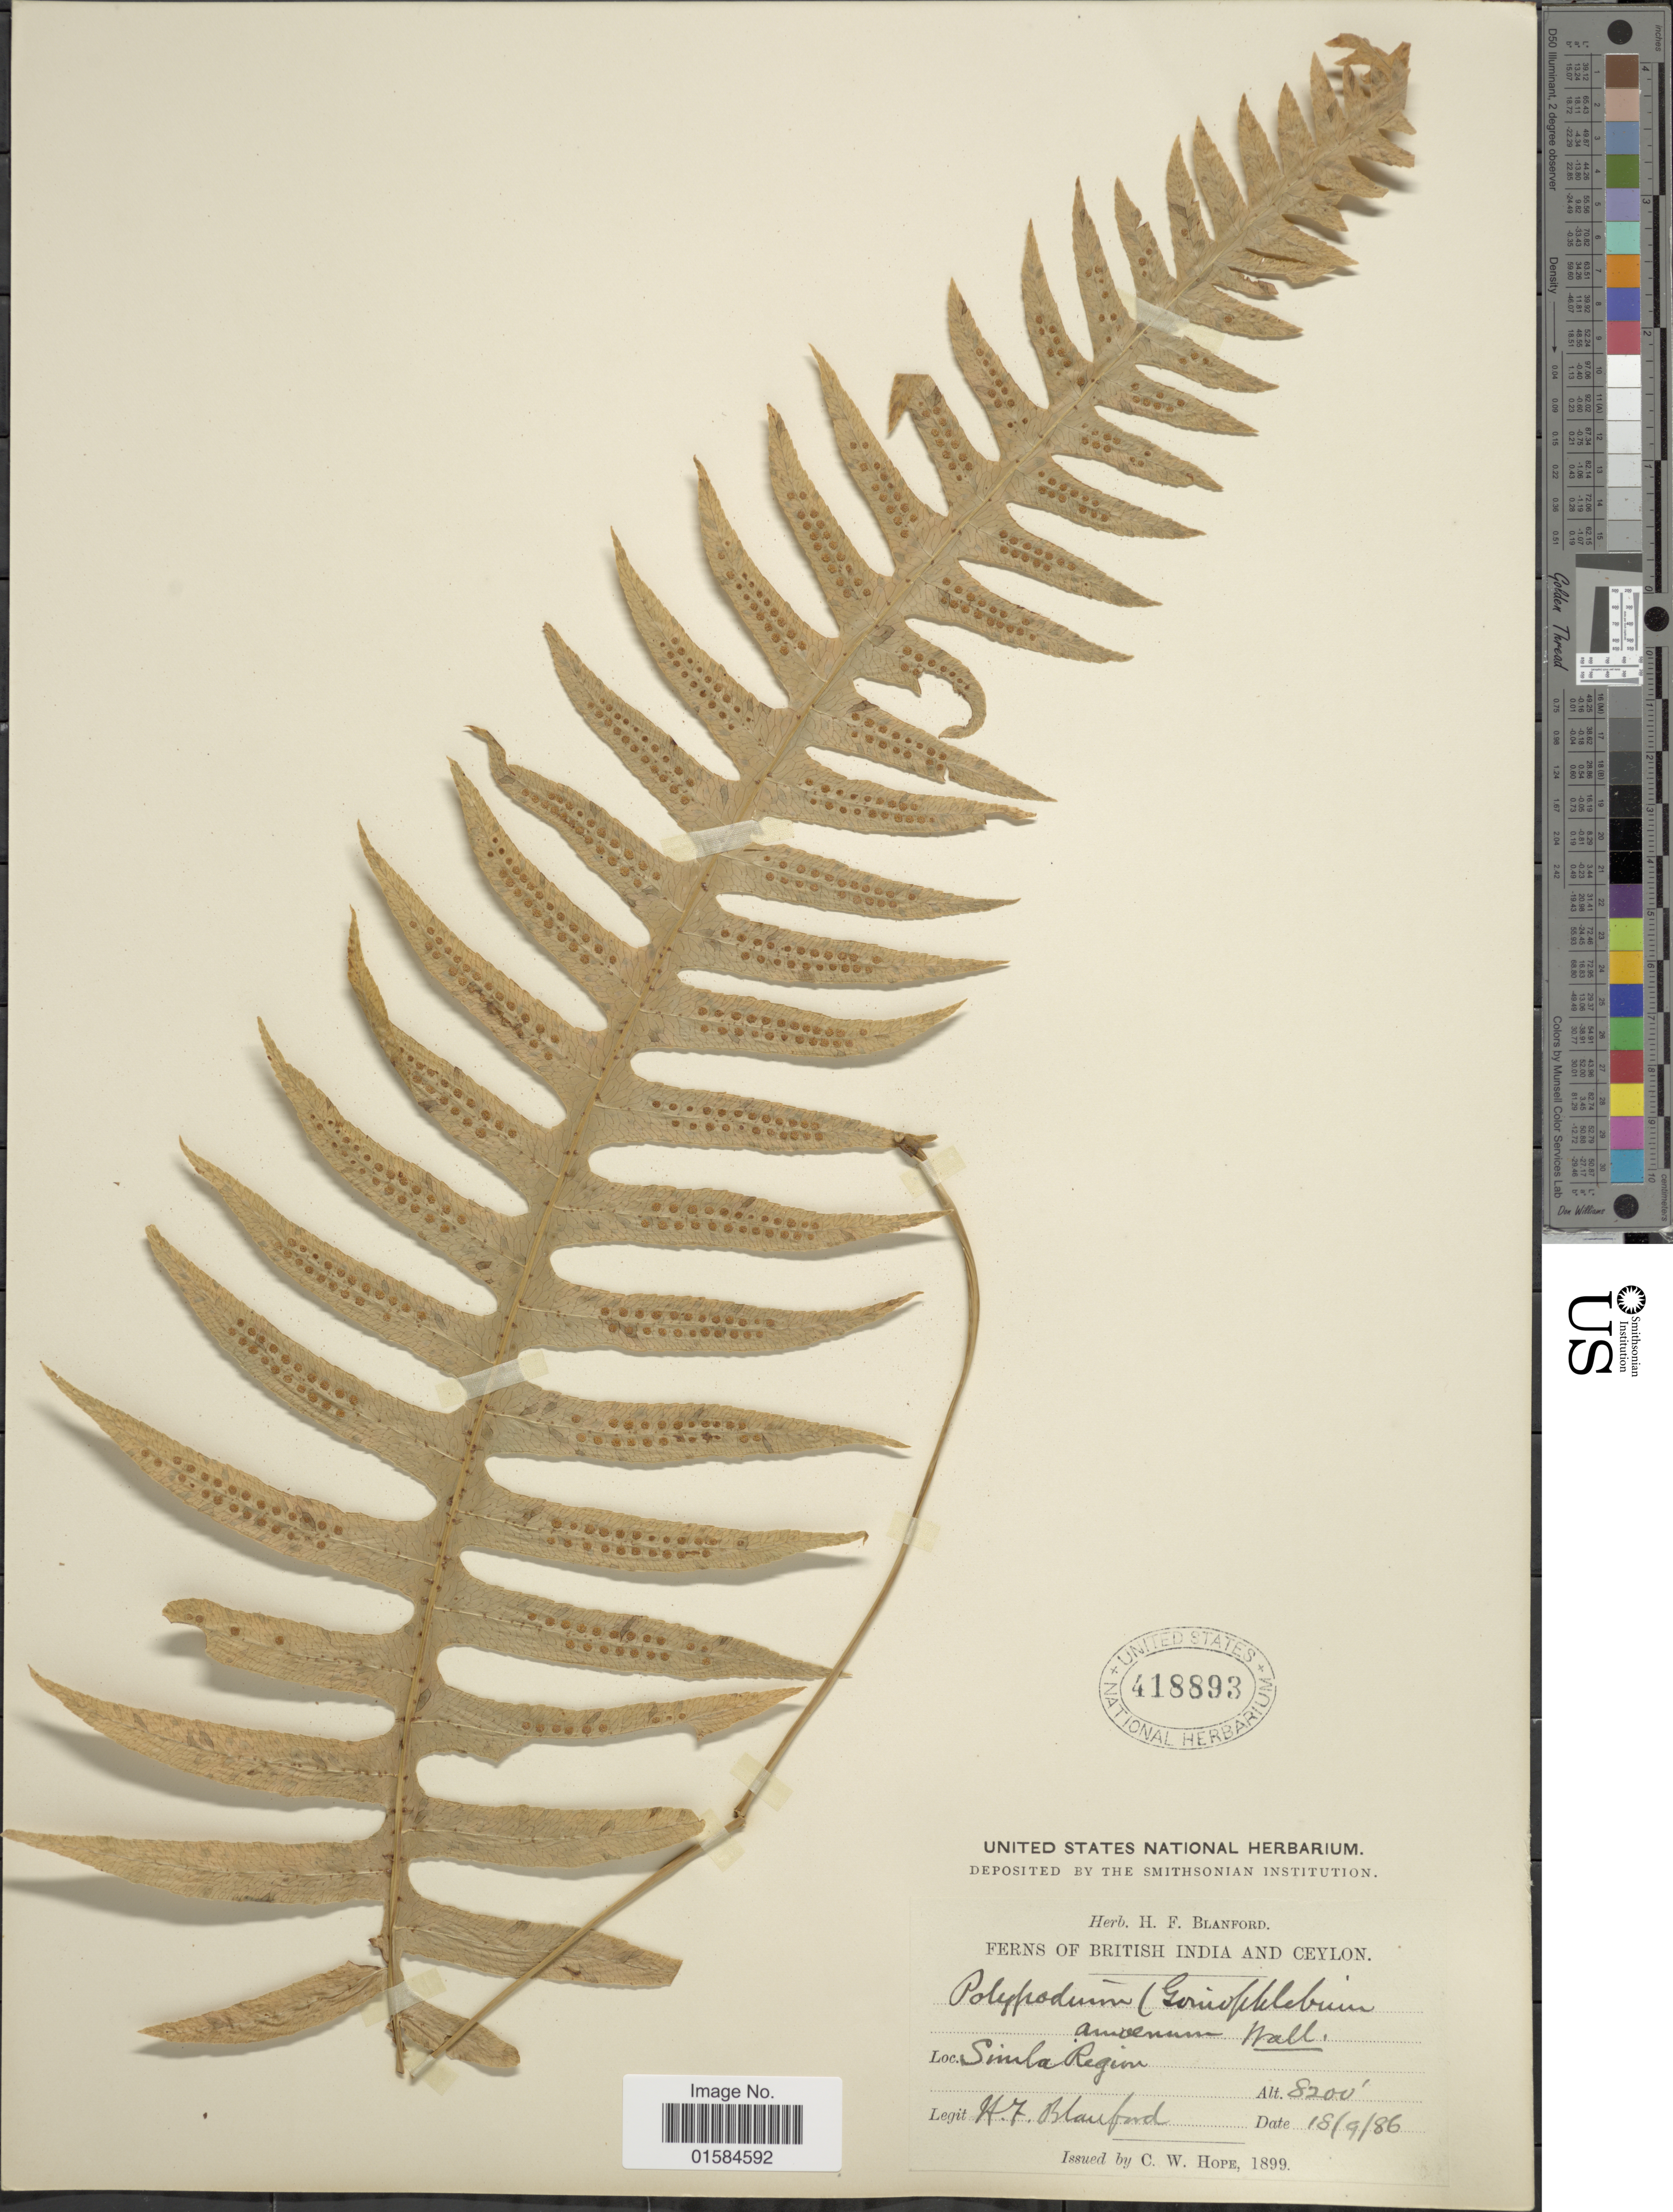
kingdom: Plantae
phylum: Tracheophyta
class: Polypodiopsida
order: Polypodiales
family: Polypodiaceae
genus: Goniophlebium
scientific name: Goniophlebium amoenum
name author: (Wall. ex Mett.) J. Sm.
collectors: H. Blanford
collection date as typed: Transcribed d/m/y: 18/9/86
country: India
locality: British India, Ceylon, Simla Region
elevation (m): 2499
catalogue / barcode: US 418893